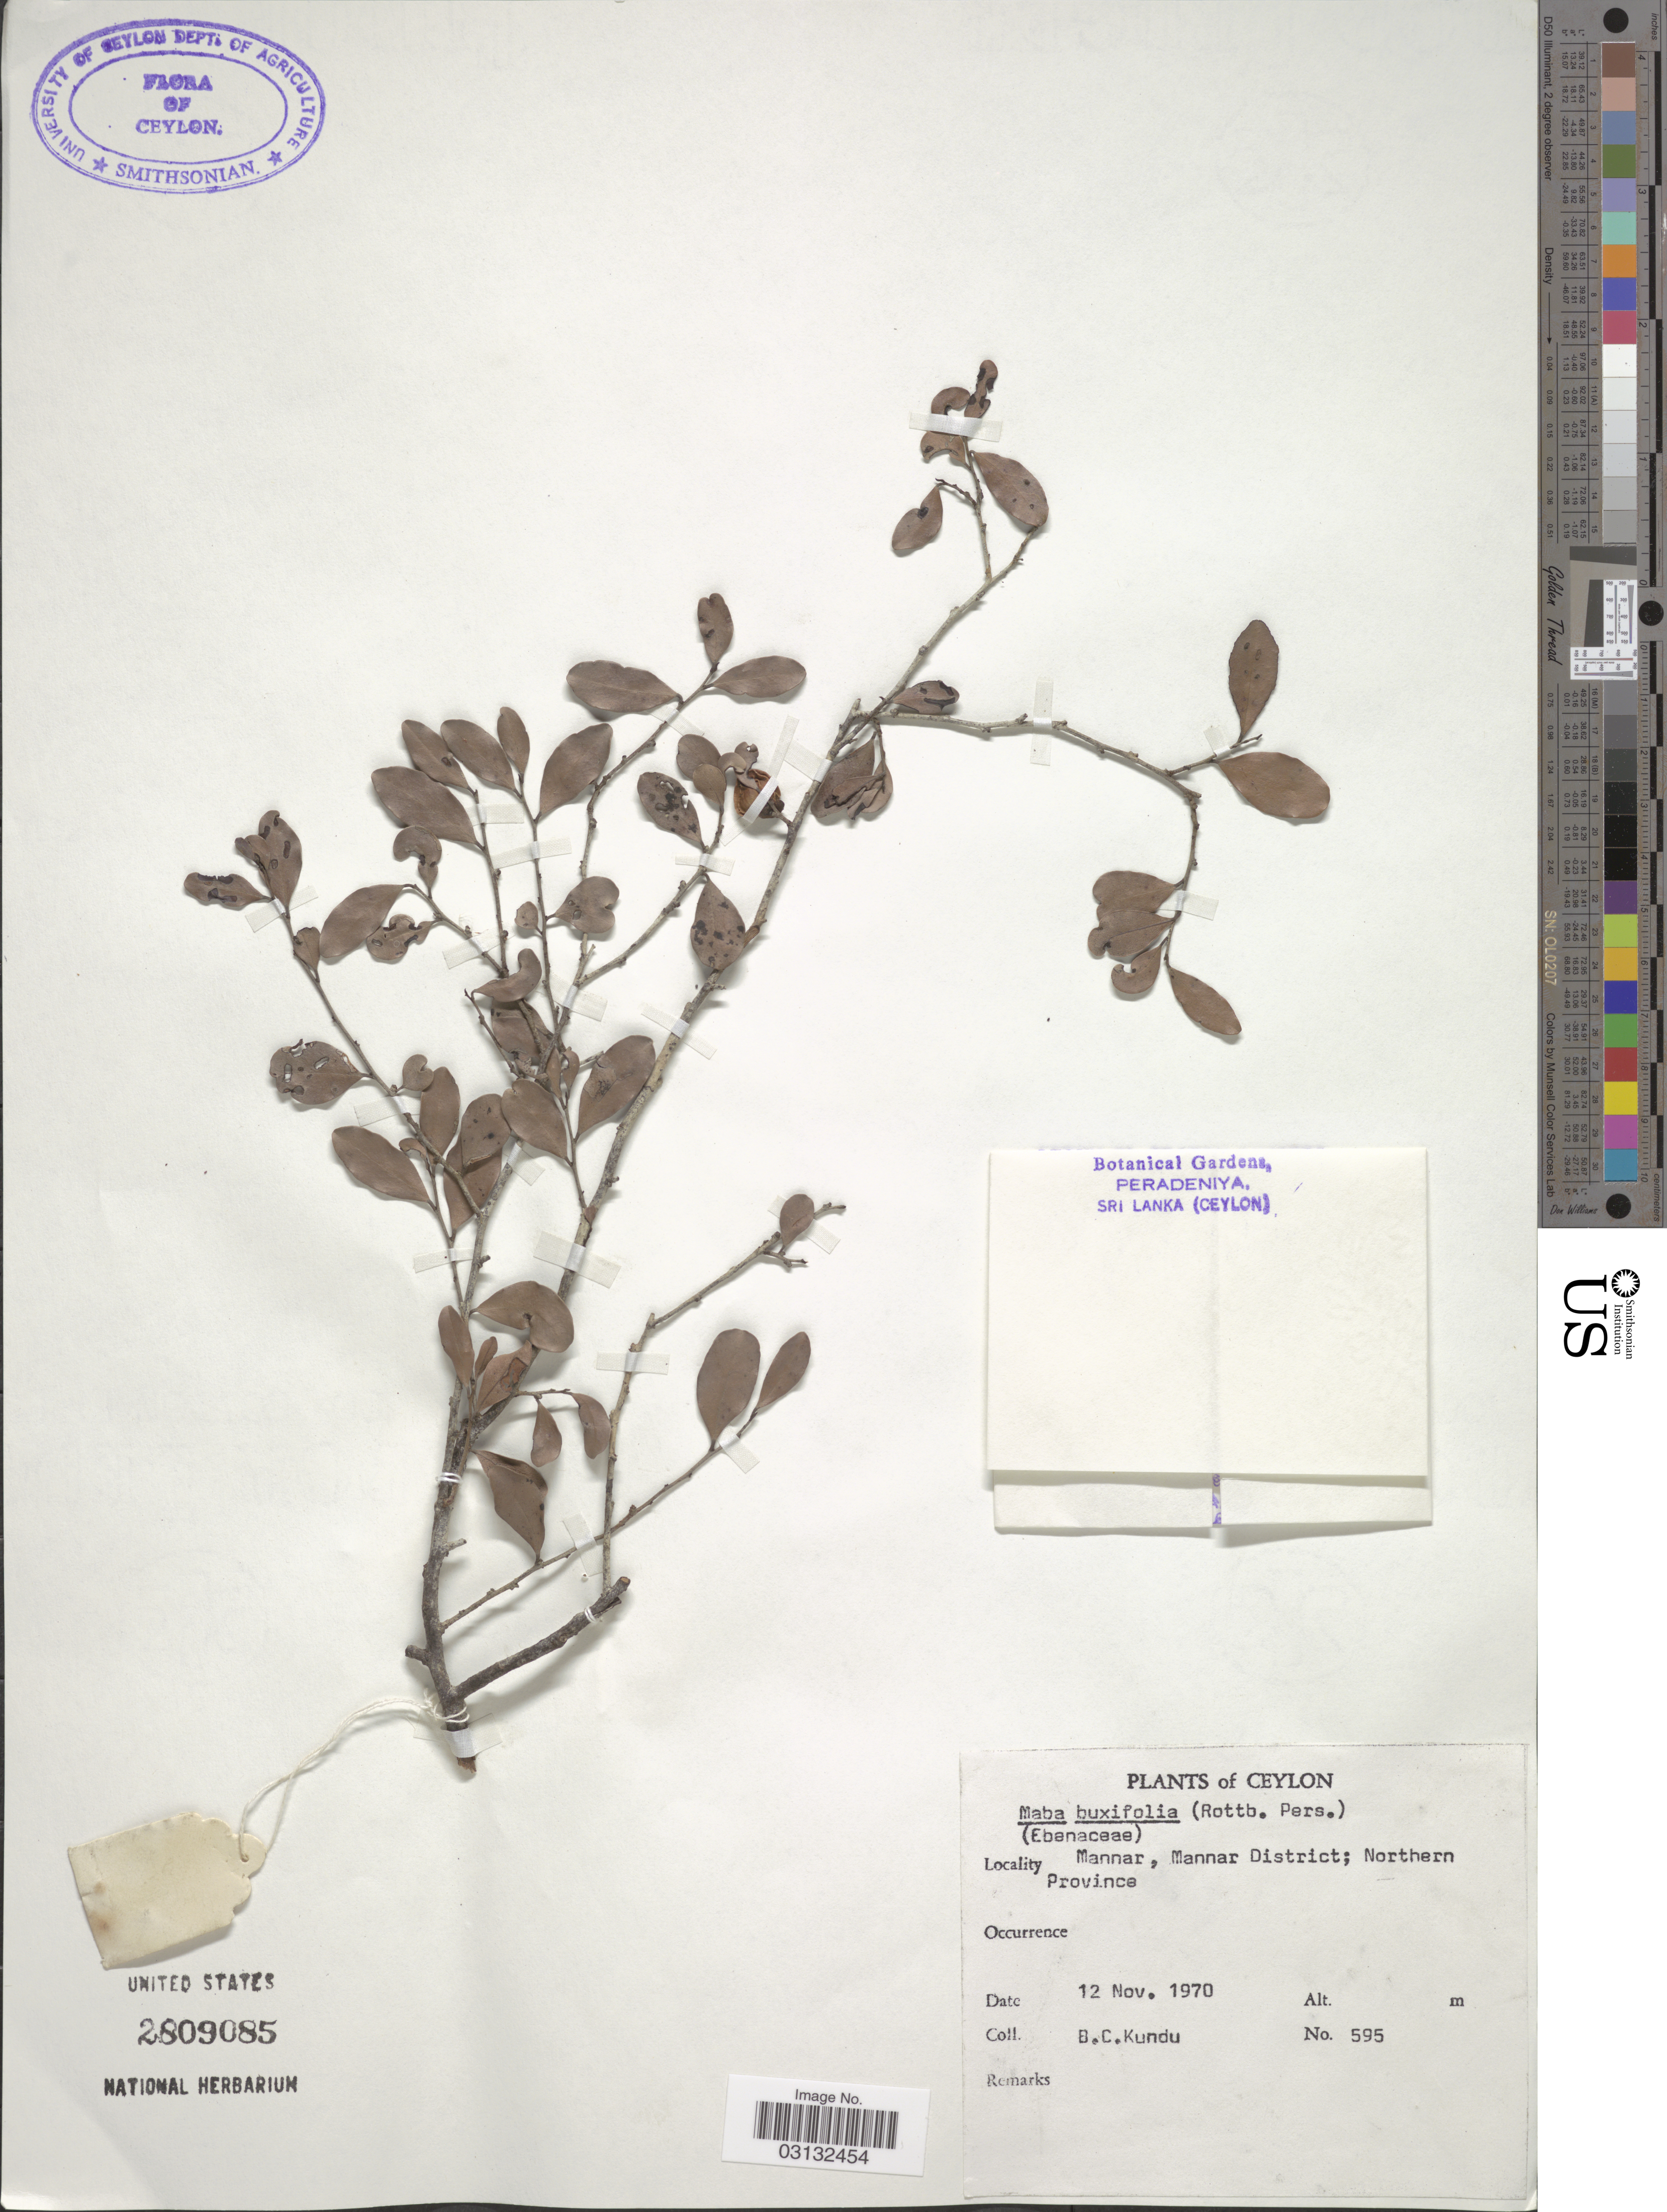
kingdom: Plantae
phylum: Tracheophyta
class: Magnoliopsida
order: Ericales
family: Ebenaceae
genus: Diospyros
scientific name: Diospyros vera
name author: A. Chev.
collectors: B. C. Kundu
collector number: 595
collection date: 1970-11-12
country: Sri Lanka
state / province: Northern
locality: Ceylon. Mannar, Mannar District.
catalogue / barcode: US 2809085